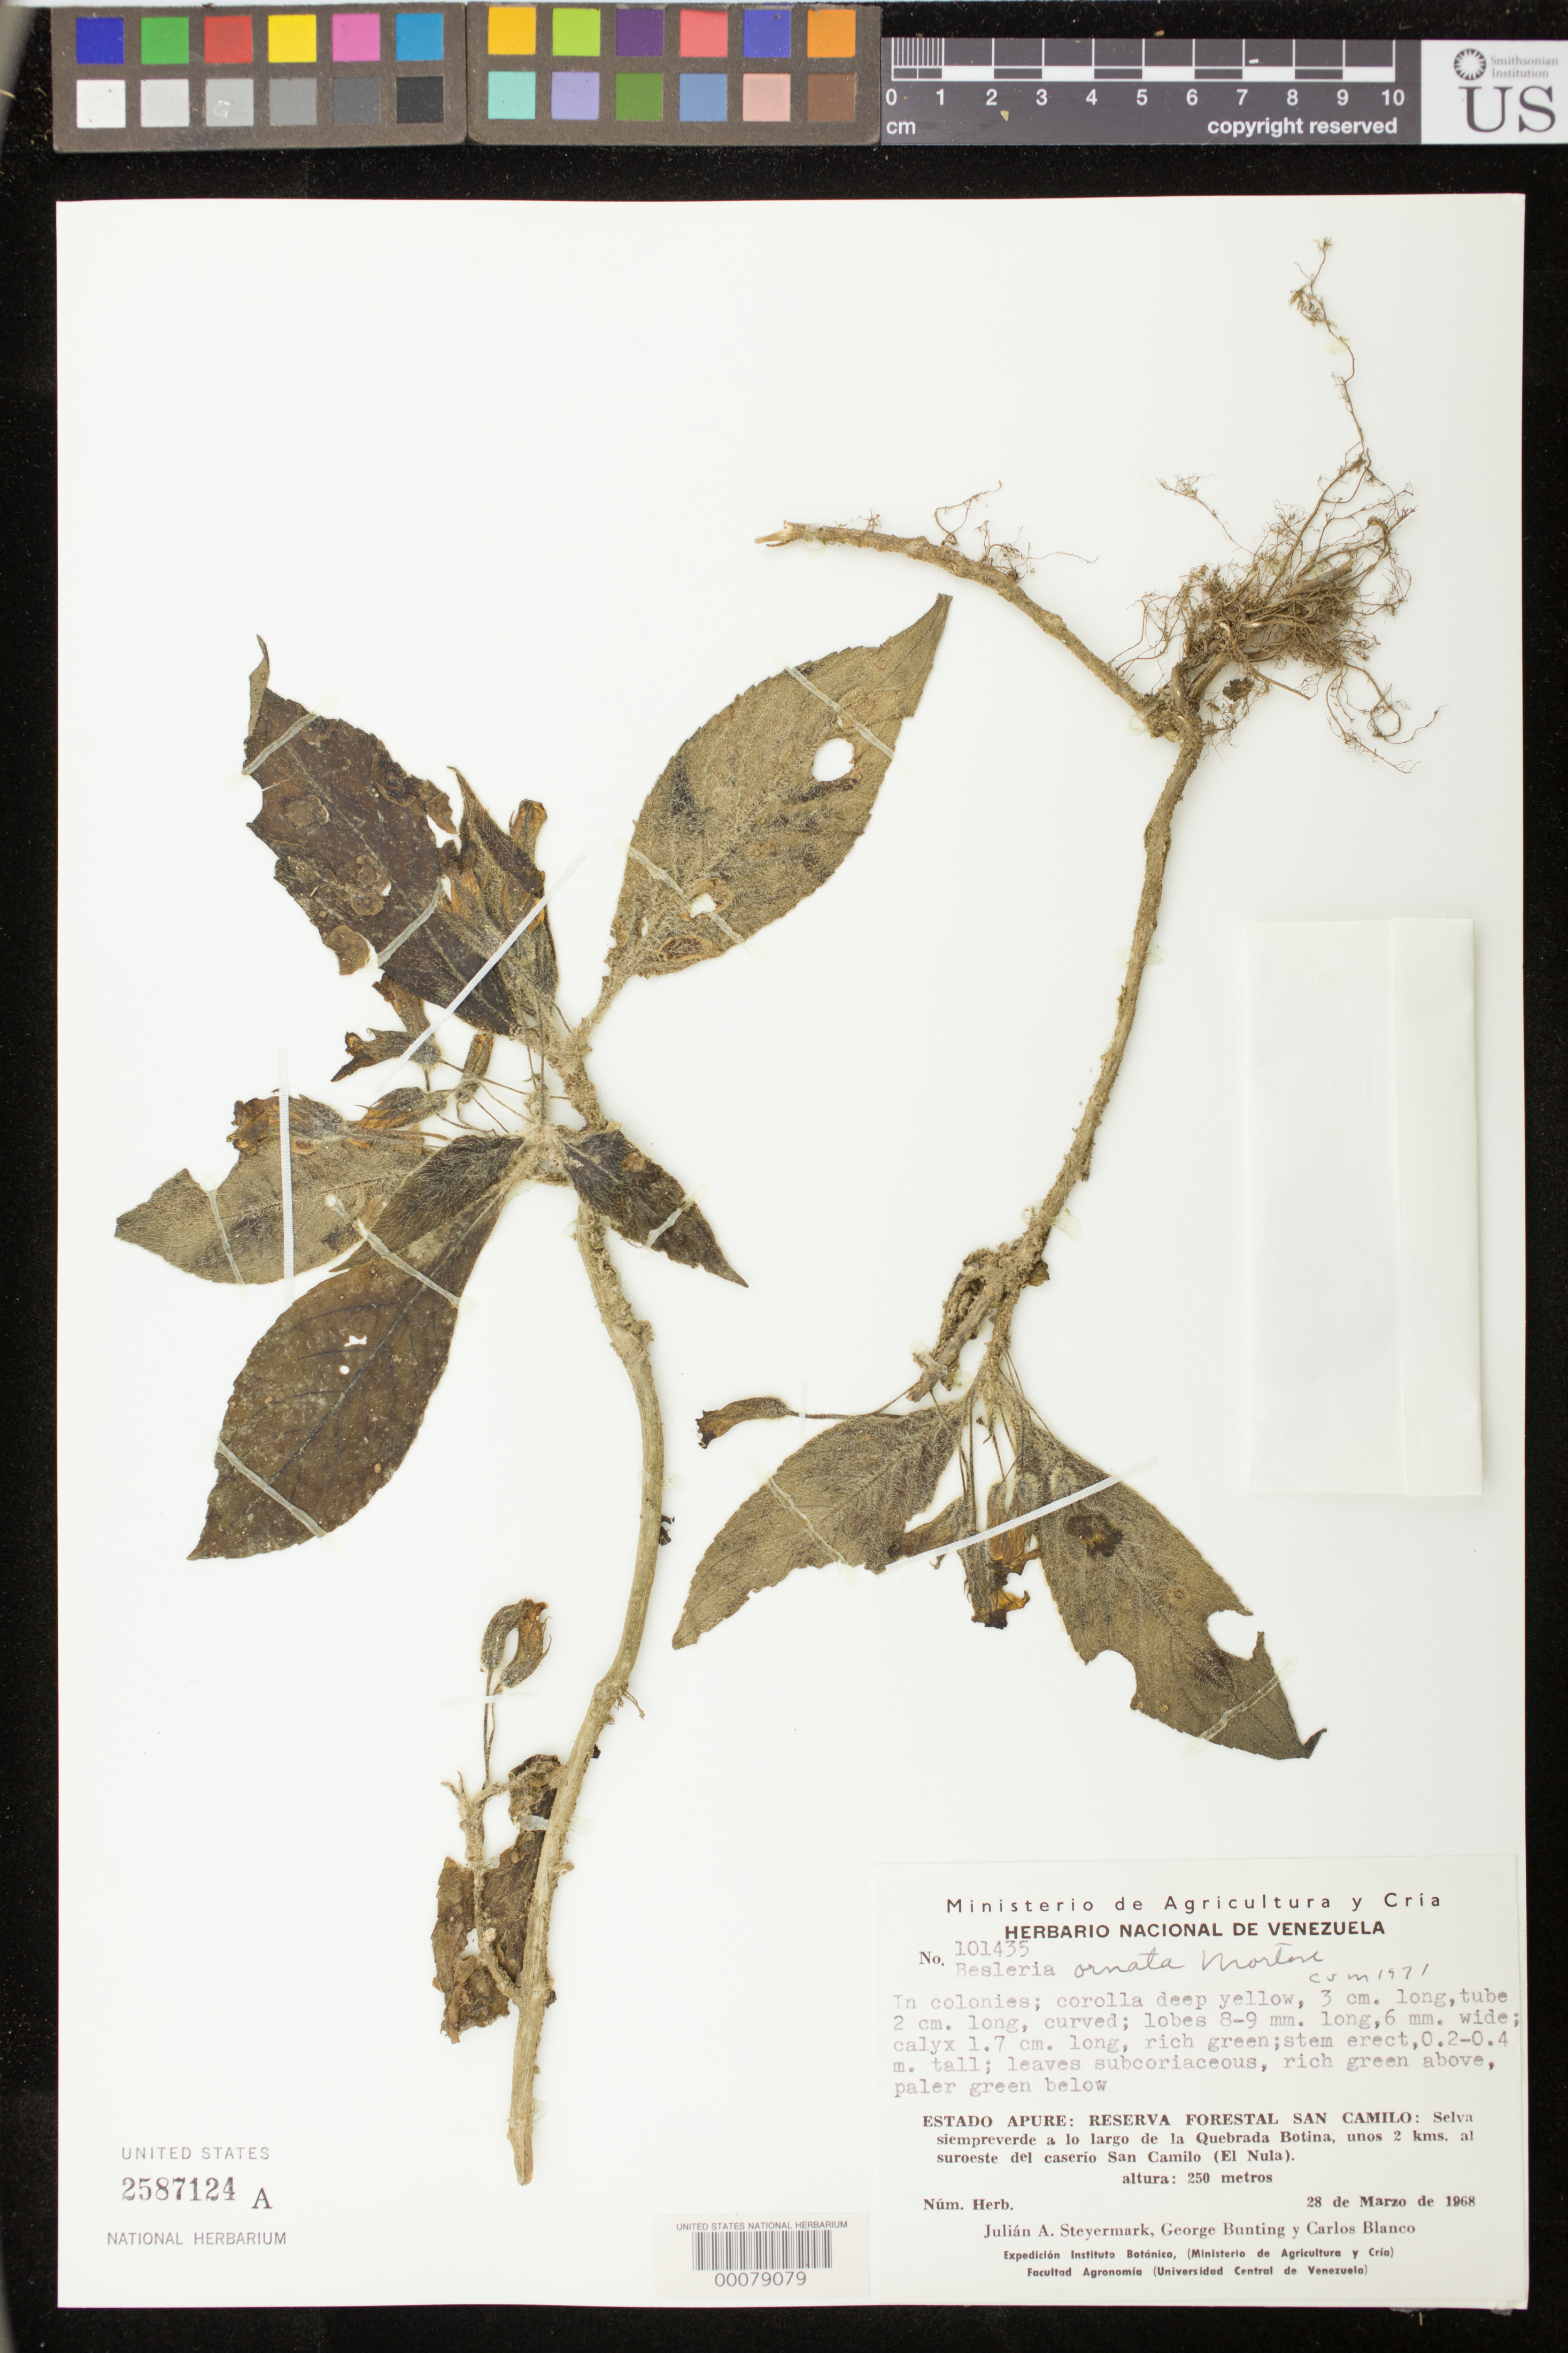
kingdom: Plantae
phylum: Tracheophyta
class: Magnoliopsida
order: Lamiales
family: Gesneriaceae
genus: Besleria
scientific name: Besleria ornata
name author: C.V. Morton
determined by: Skog, Laurence E.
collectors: J. Steyermark, G. S. Bunting & C. Blanco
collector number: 101435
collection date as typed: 28 Mar 1968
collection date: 1968-03-28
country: Venezuela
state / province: Apure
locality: Reserva Forestal San Camilo: a lo largo de la Quebrada Botina, unos 2 km al SW del caserío San Camilo (El Nula)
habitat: Selva siempreverde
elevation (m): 250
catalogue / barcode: US 2587124A